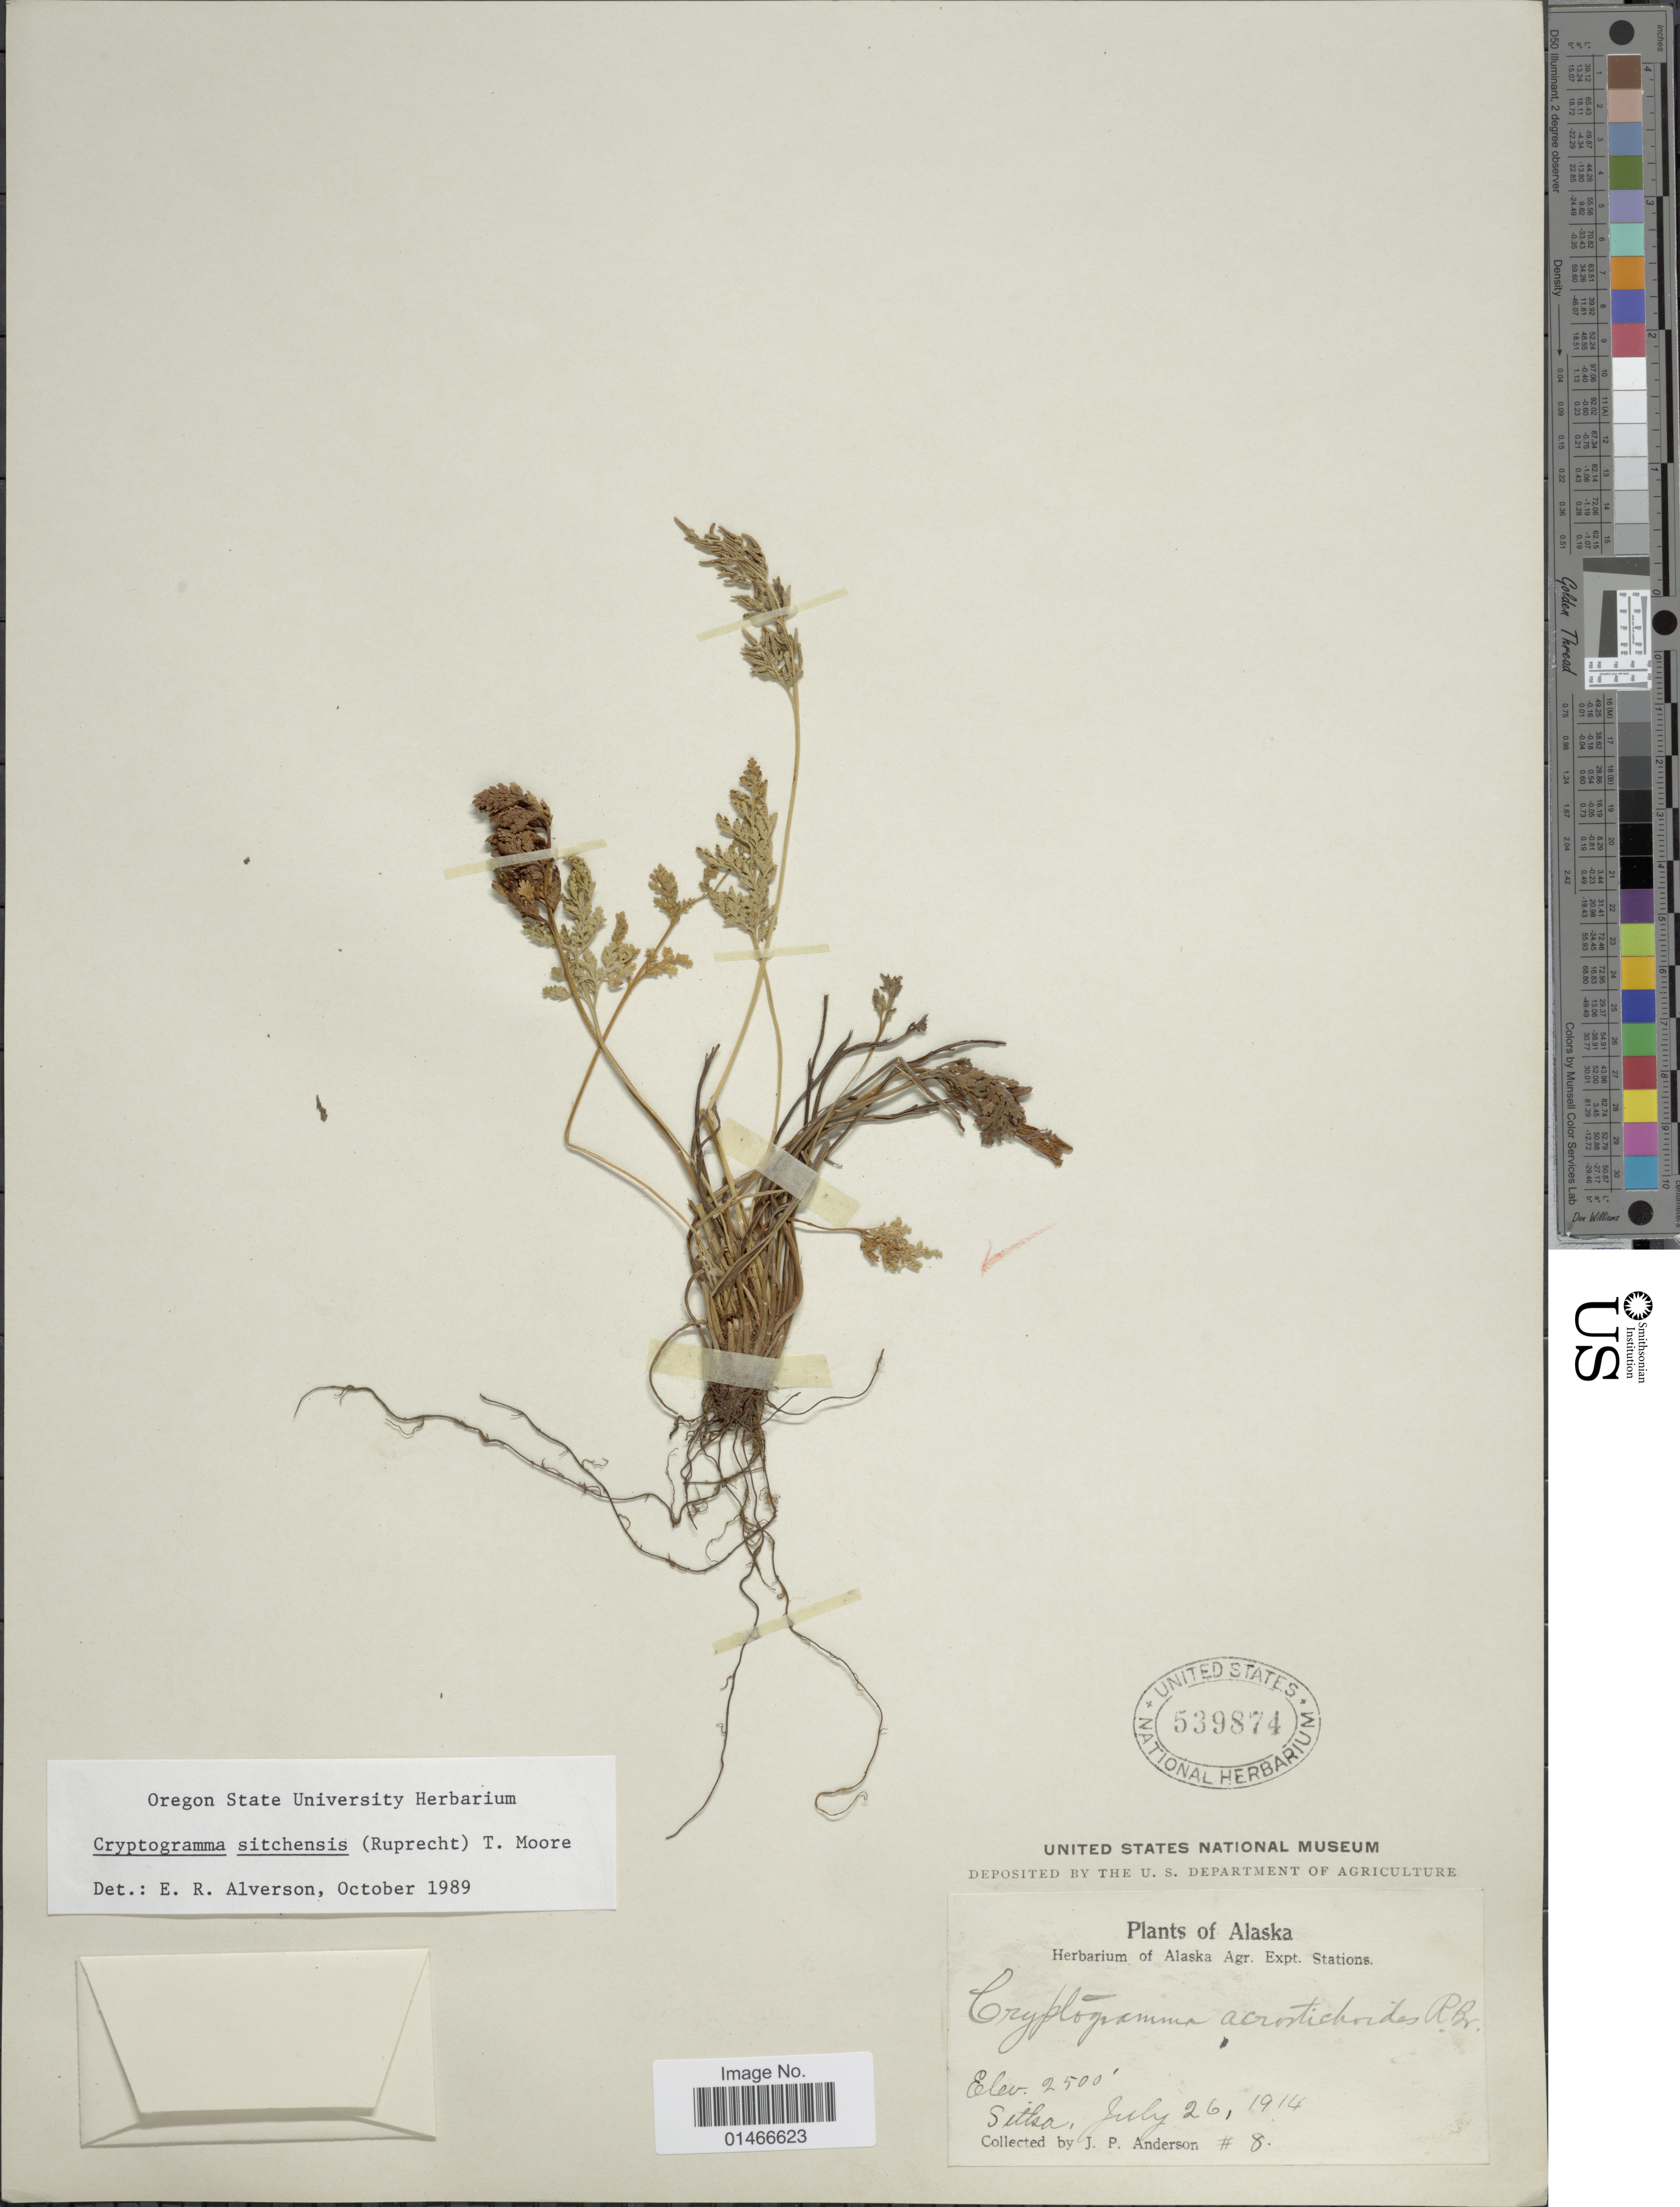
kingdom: Plantae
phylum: Tracheophyta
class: Polypodiopsida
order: Polypodiales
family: Pteridaceae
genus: Cryptogramma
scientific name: Cryptogramma sitchensis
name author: (Rupr.) T. Moore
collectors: J. P. Anderson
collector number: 8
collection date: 1914-07-26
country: United States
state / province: Alaska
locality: Sitka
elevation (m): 762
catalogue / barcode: US 539874